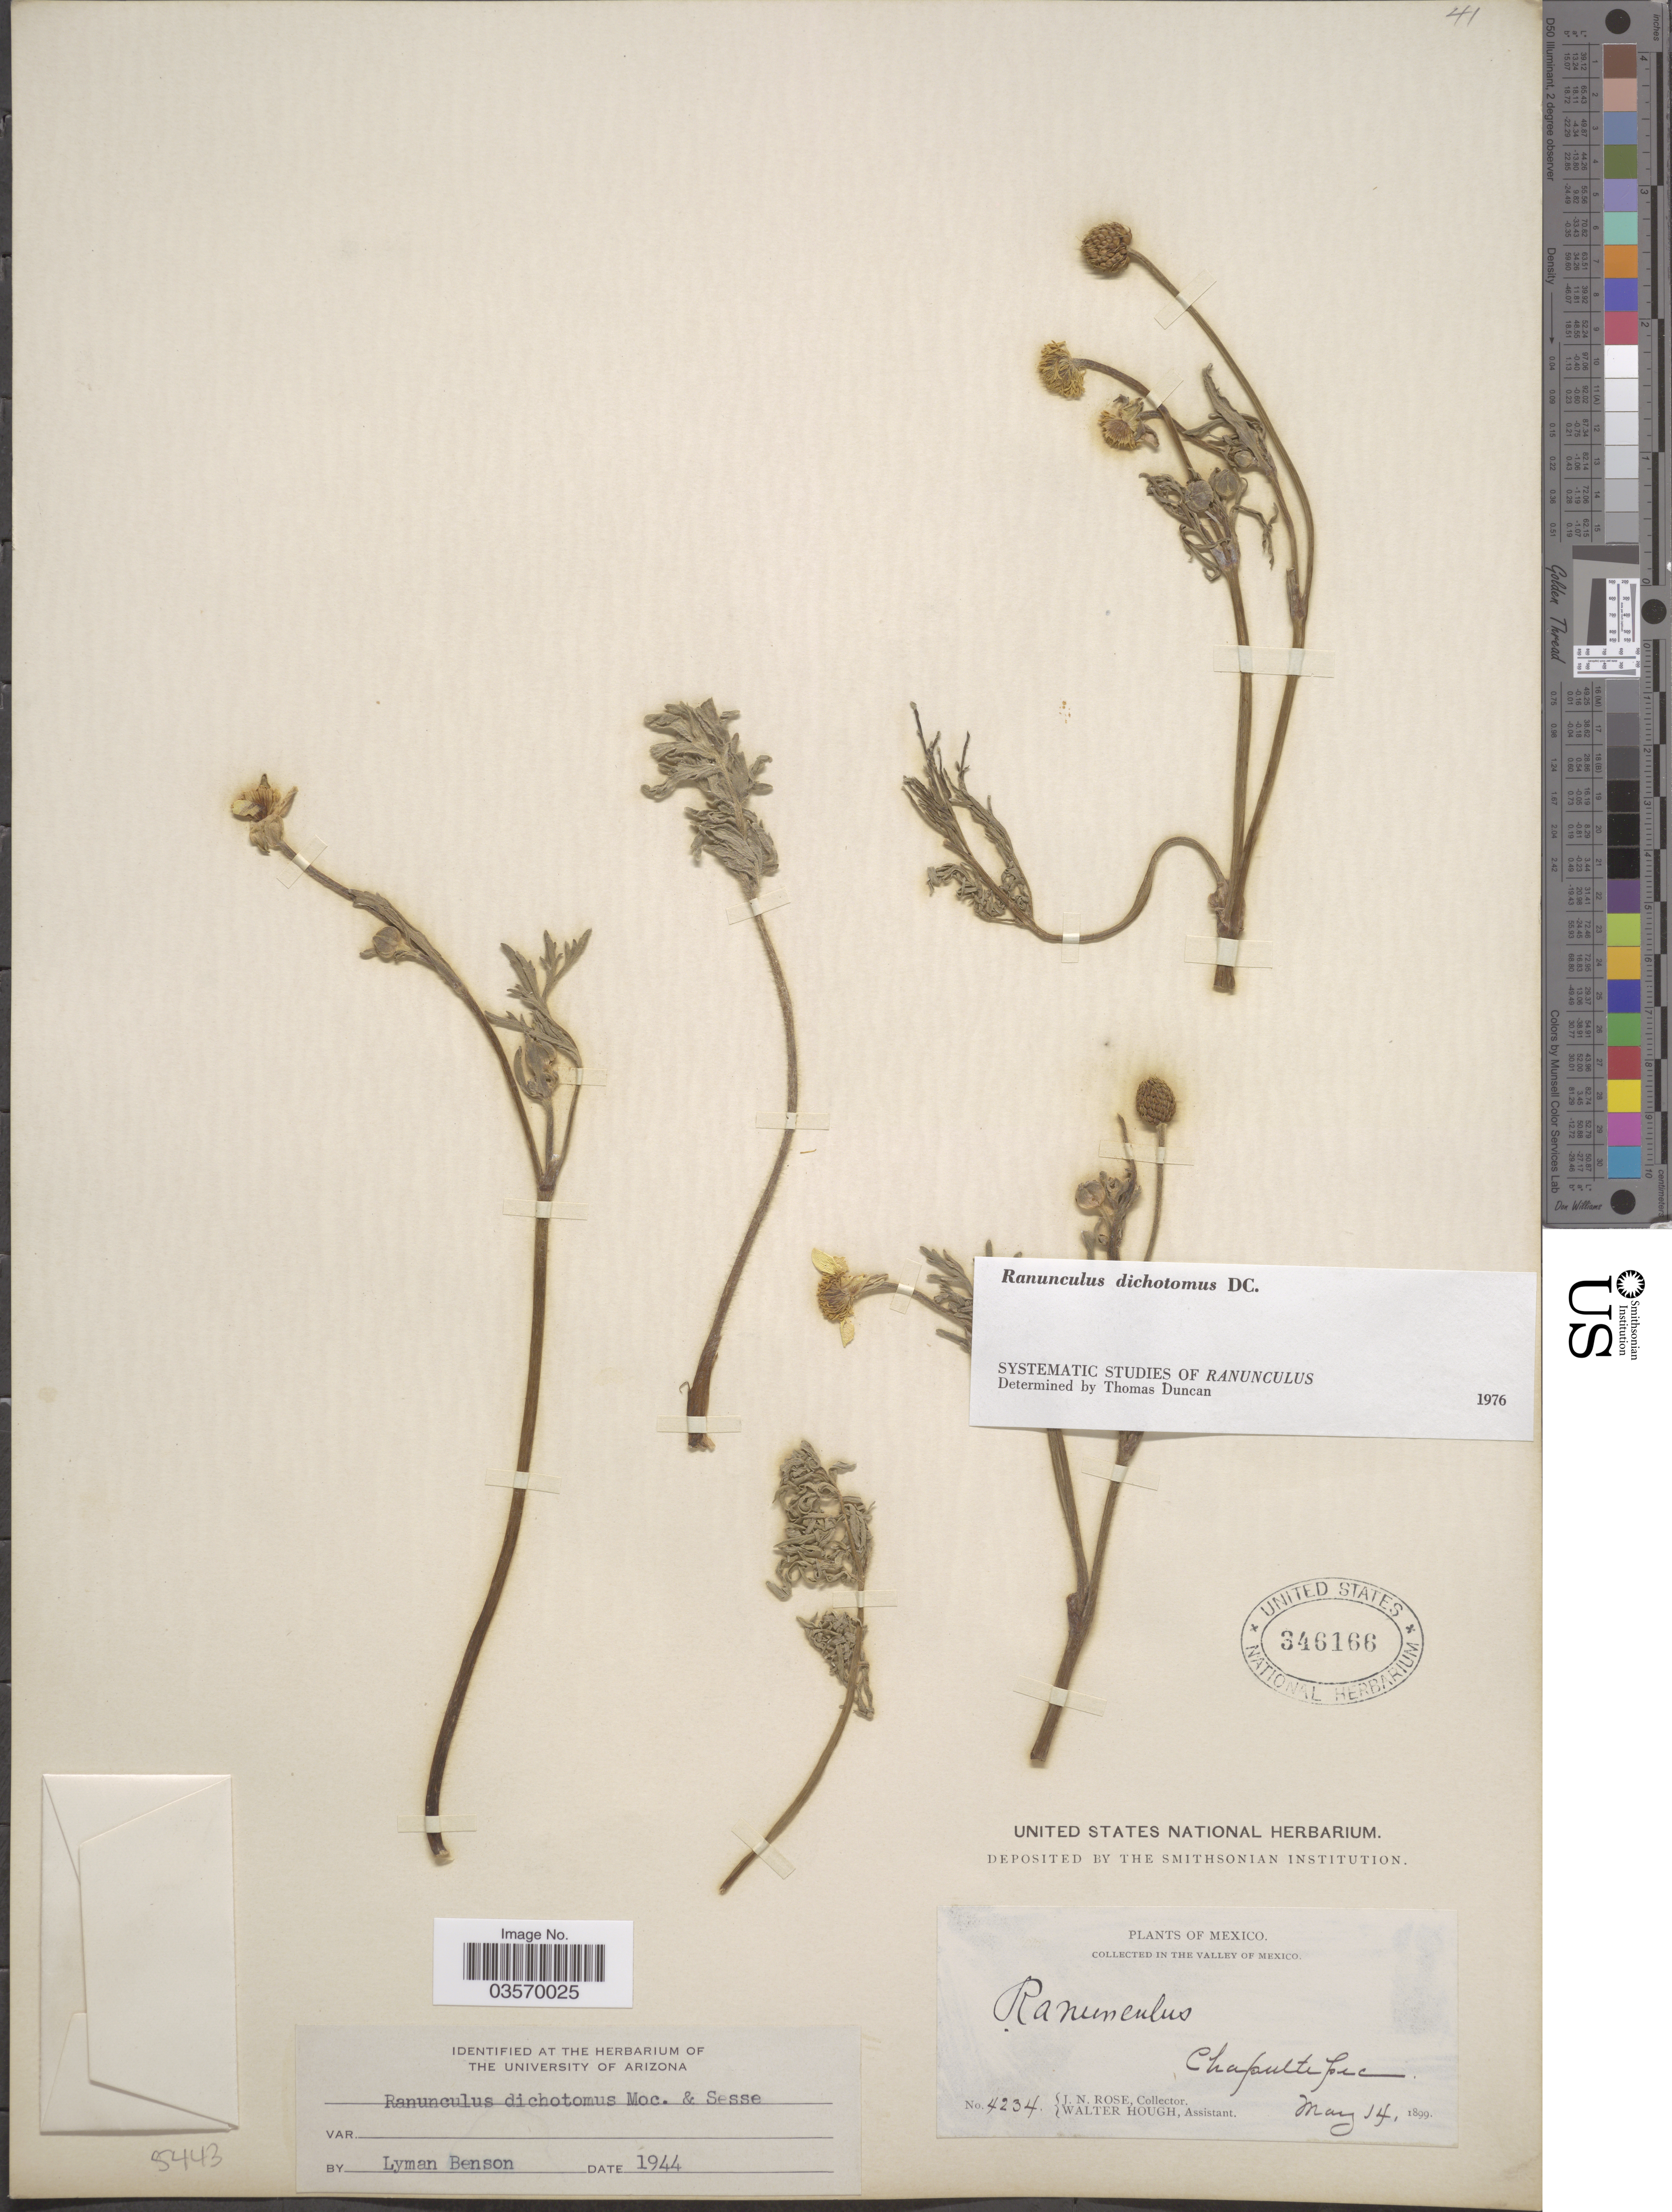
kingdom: Plantae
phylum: Tracheophyta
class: Magnoliopsida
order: Ranunculales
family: Ranunculaceae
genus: Ranunculus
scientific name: Ranunculus dichotomus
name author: Moc. & Sessé ex DC.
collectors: J. N. Rose & W. Hough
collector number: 4234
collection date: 1899-05-14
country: Mexico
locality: Valley of Mexico. Chapultepec.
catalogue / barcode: US 346166